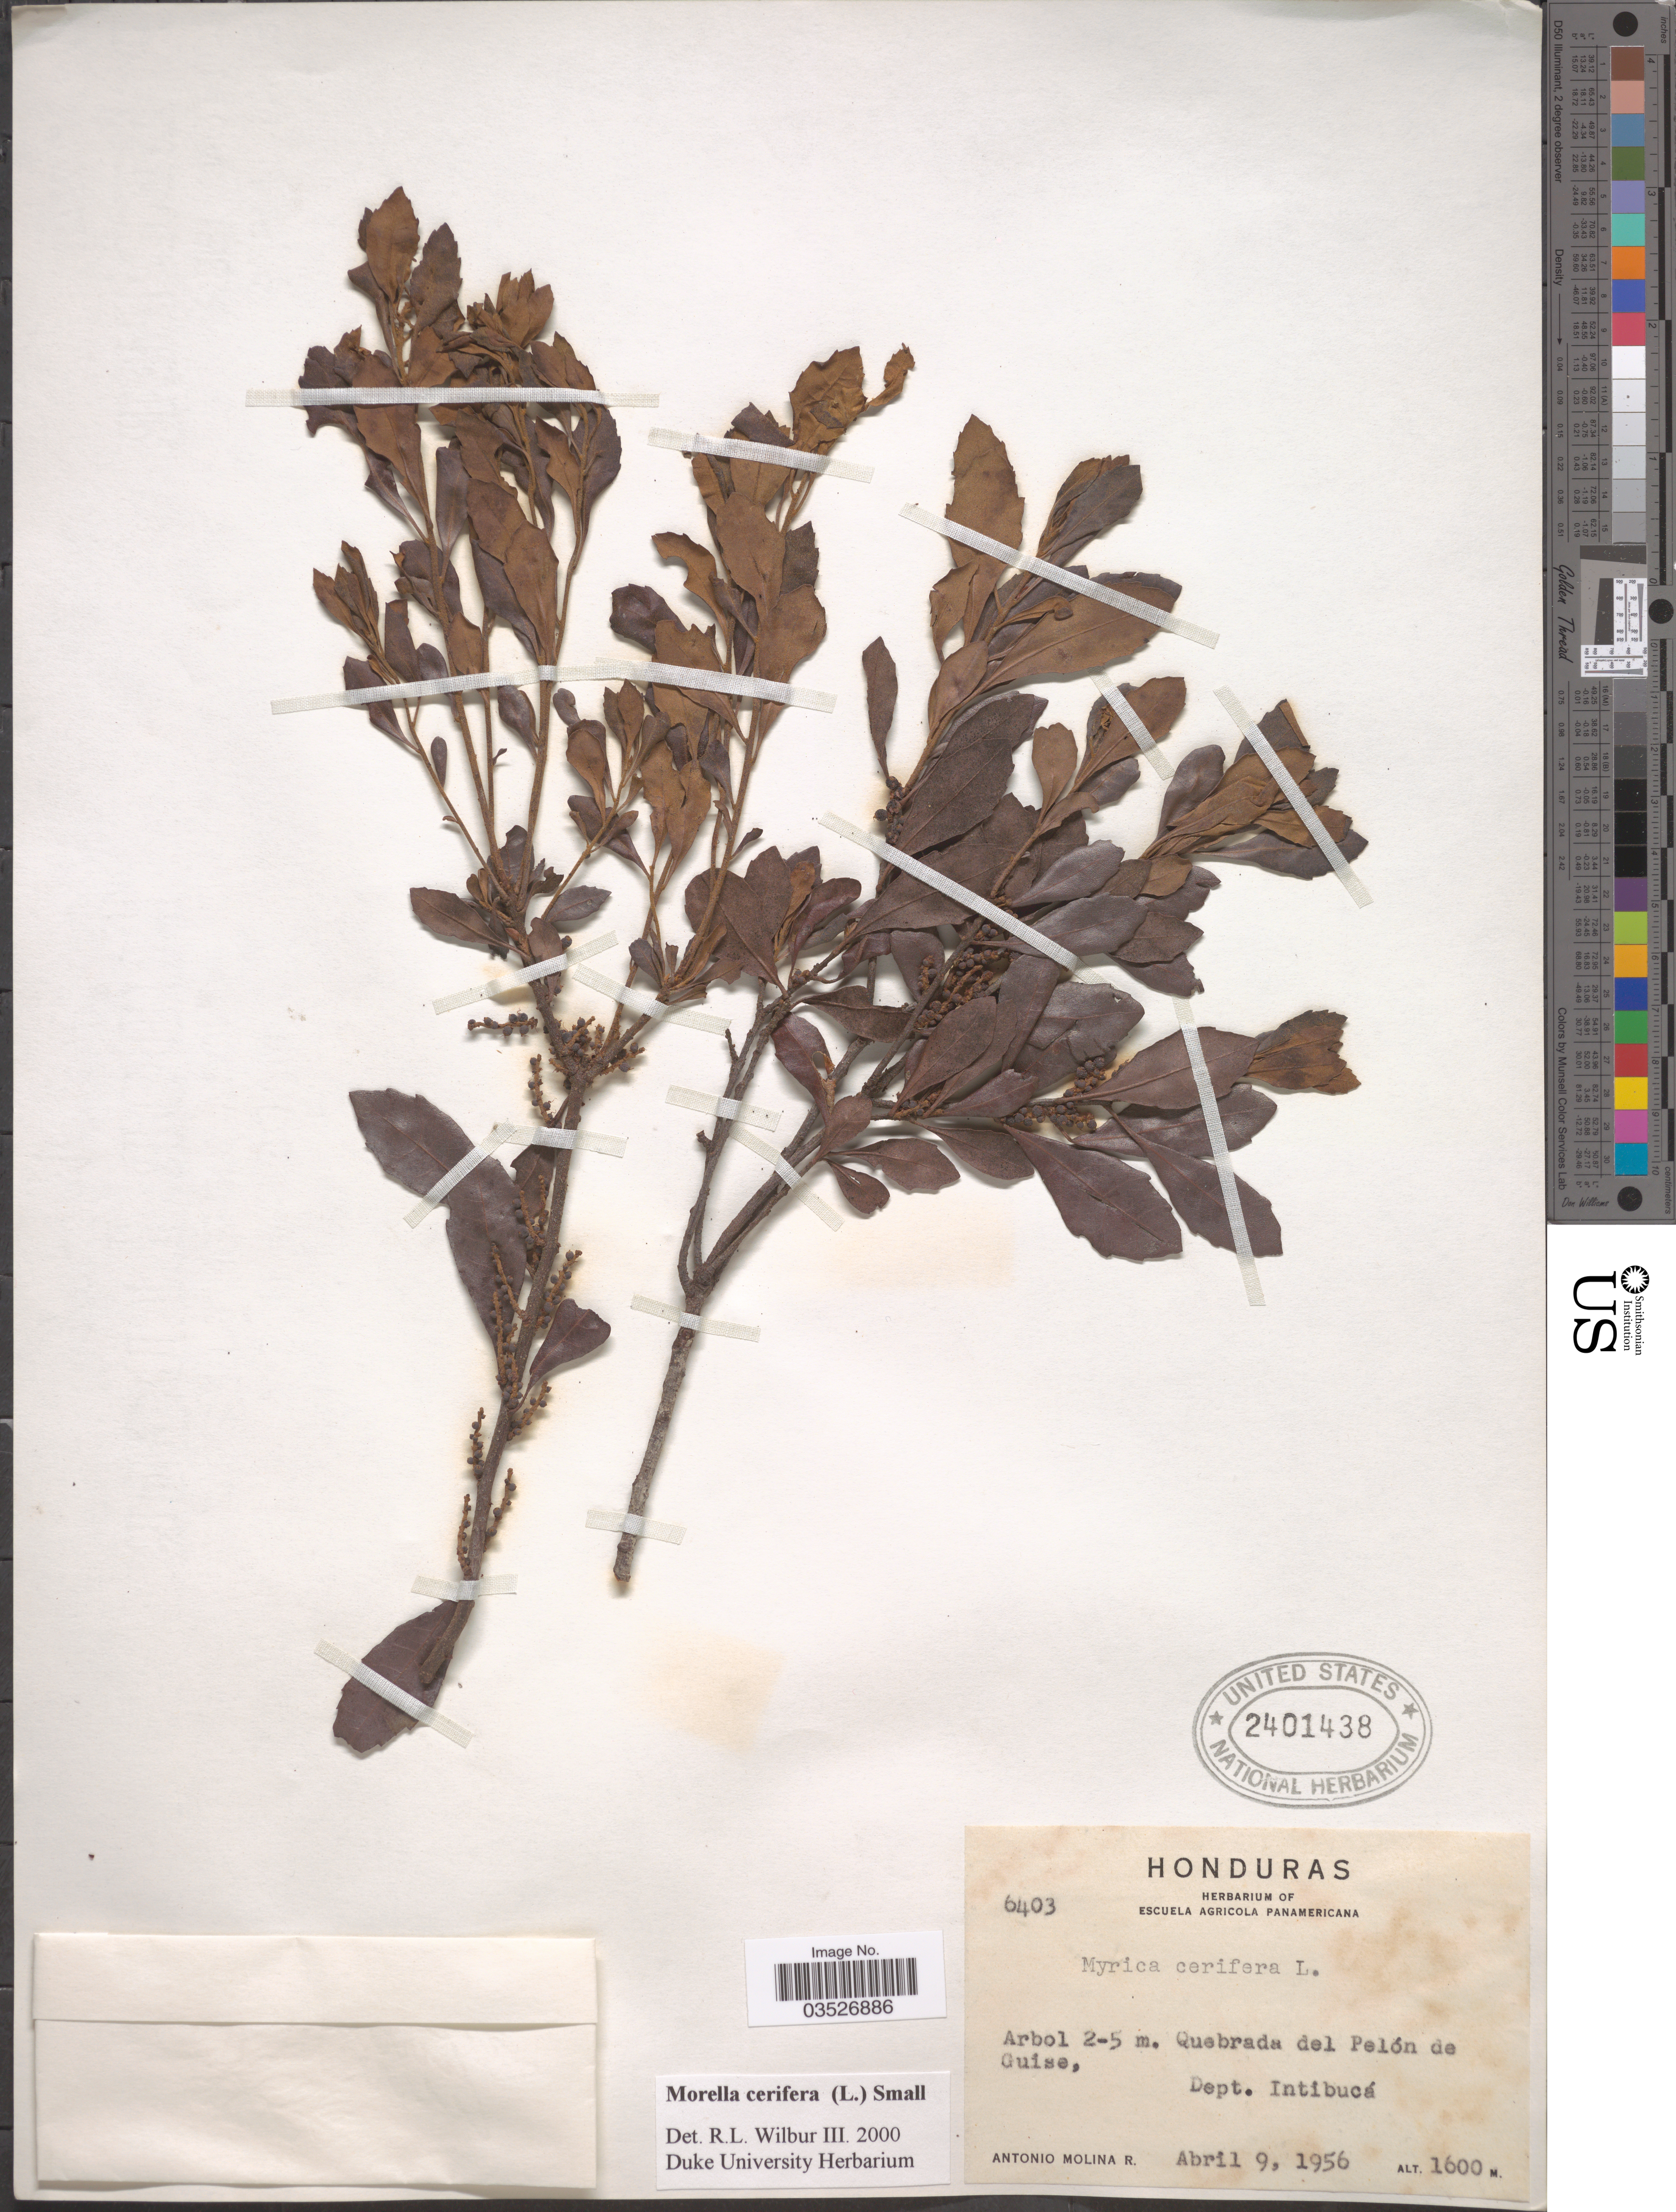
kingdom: Plantae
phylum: Tracheophyta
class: Magnoliopsida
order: Fagales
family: Myricaceae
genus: Morella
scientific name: Morella cerifera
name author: (L.) Small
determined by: Wilbur, R. L.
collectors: A. Molina R.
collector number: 6403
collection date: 1956-04-09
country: Honduras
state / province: Intibuca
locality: Quebrada del Pelón de Guise, Dept. Intibucá.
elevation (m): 1600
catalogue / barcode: US 2401438